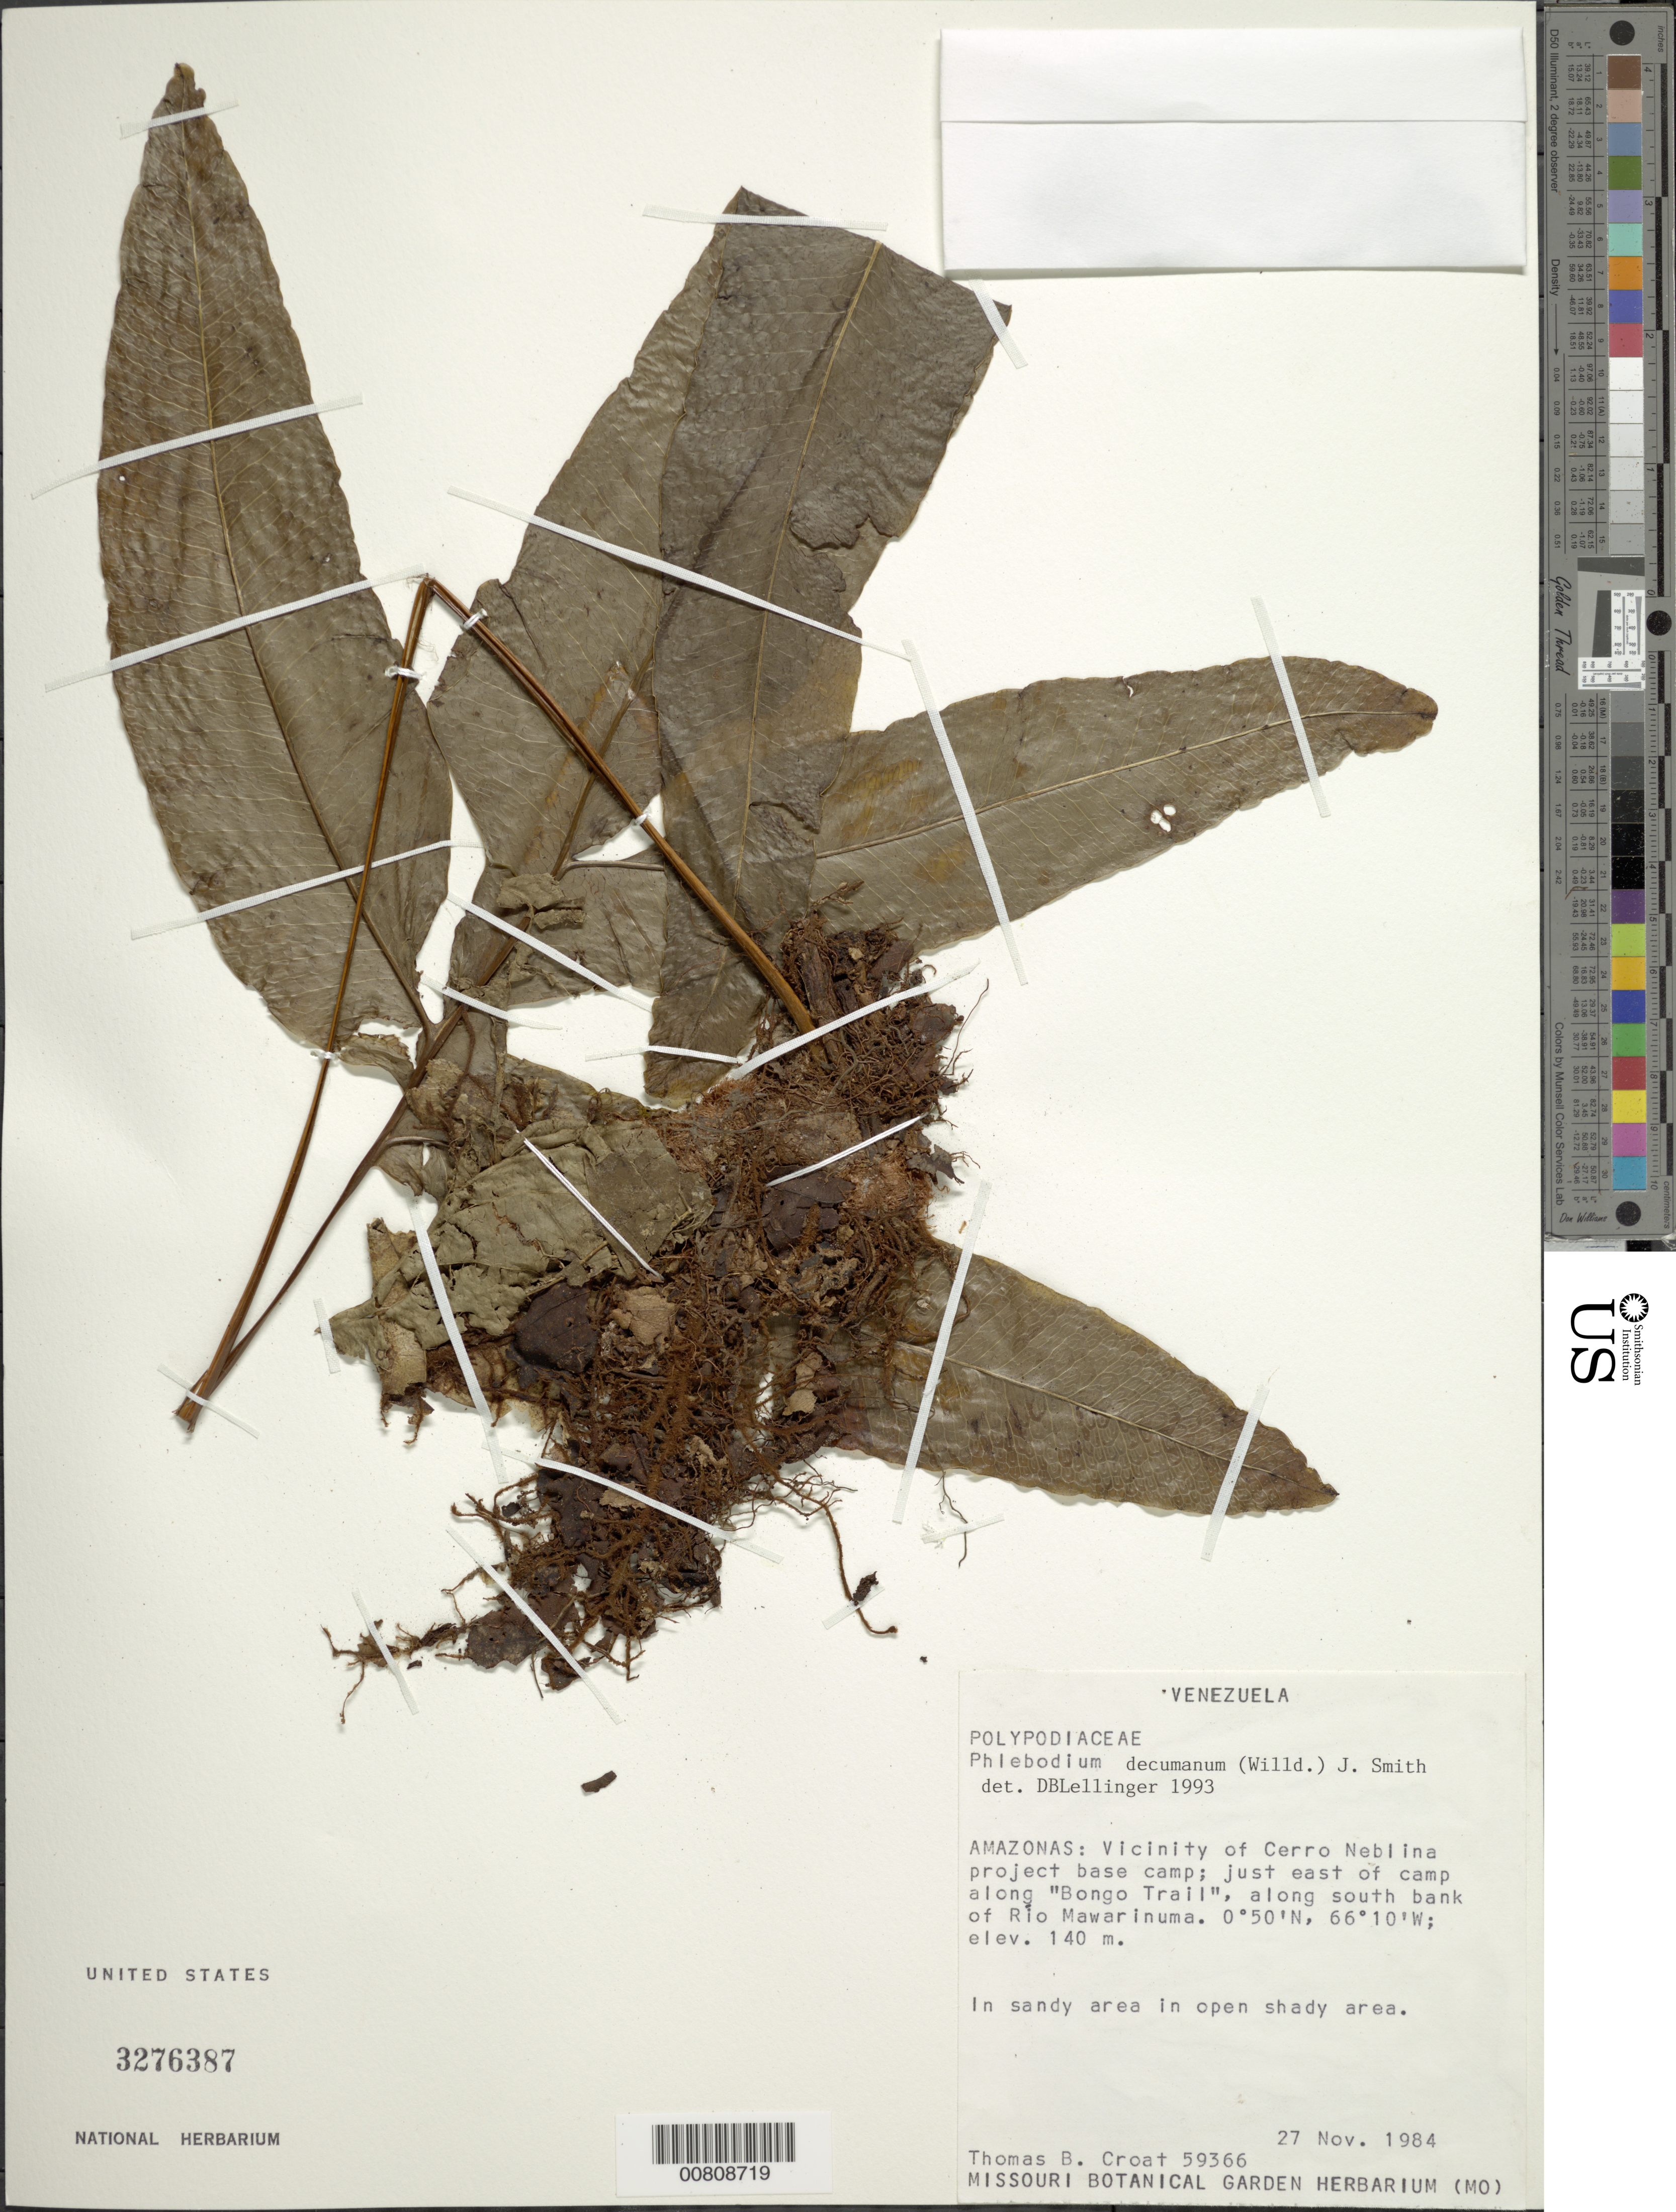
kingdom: Plantae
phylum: Tracheophyta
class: Polypodiopsida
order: Polypodiales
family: Polypodiaceae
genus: Phlebodium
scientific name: Phlebodium decumanum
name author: (Willd.) J. Sm.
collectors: T. B. Croat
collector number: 59366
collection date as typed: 27-Nov-84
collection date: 1984-11-27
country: Venezuela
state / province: Amazonas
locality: Cerro Neblina, vic.; base camp on Río Mawarinuma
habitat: Sandy area in open shady area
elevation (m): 140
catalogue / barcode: US 3276387